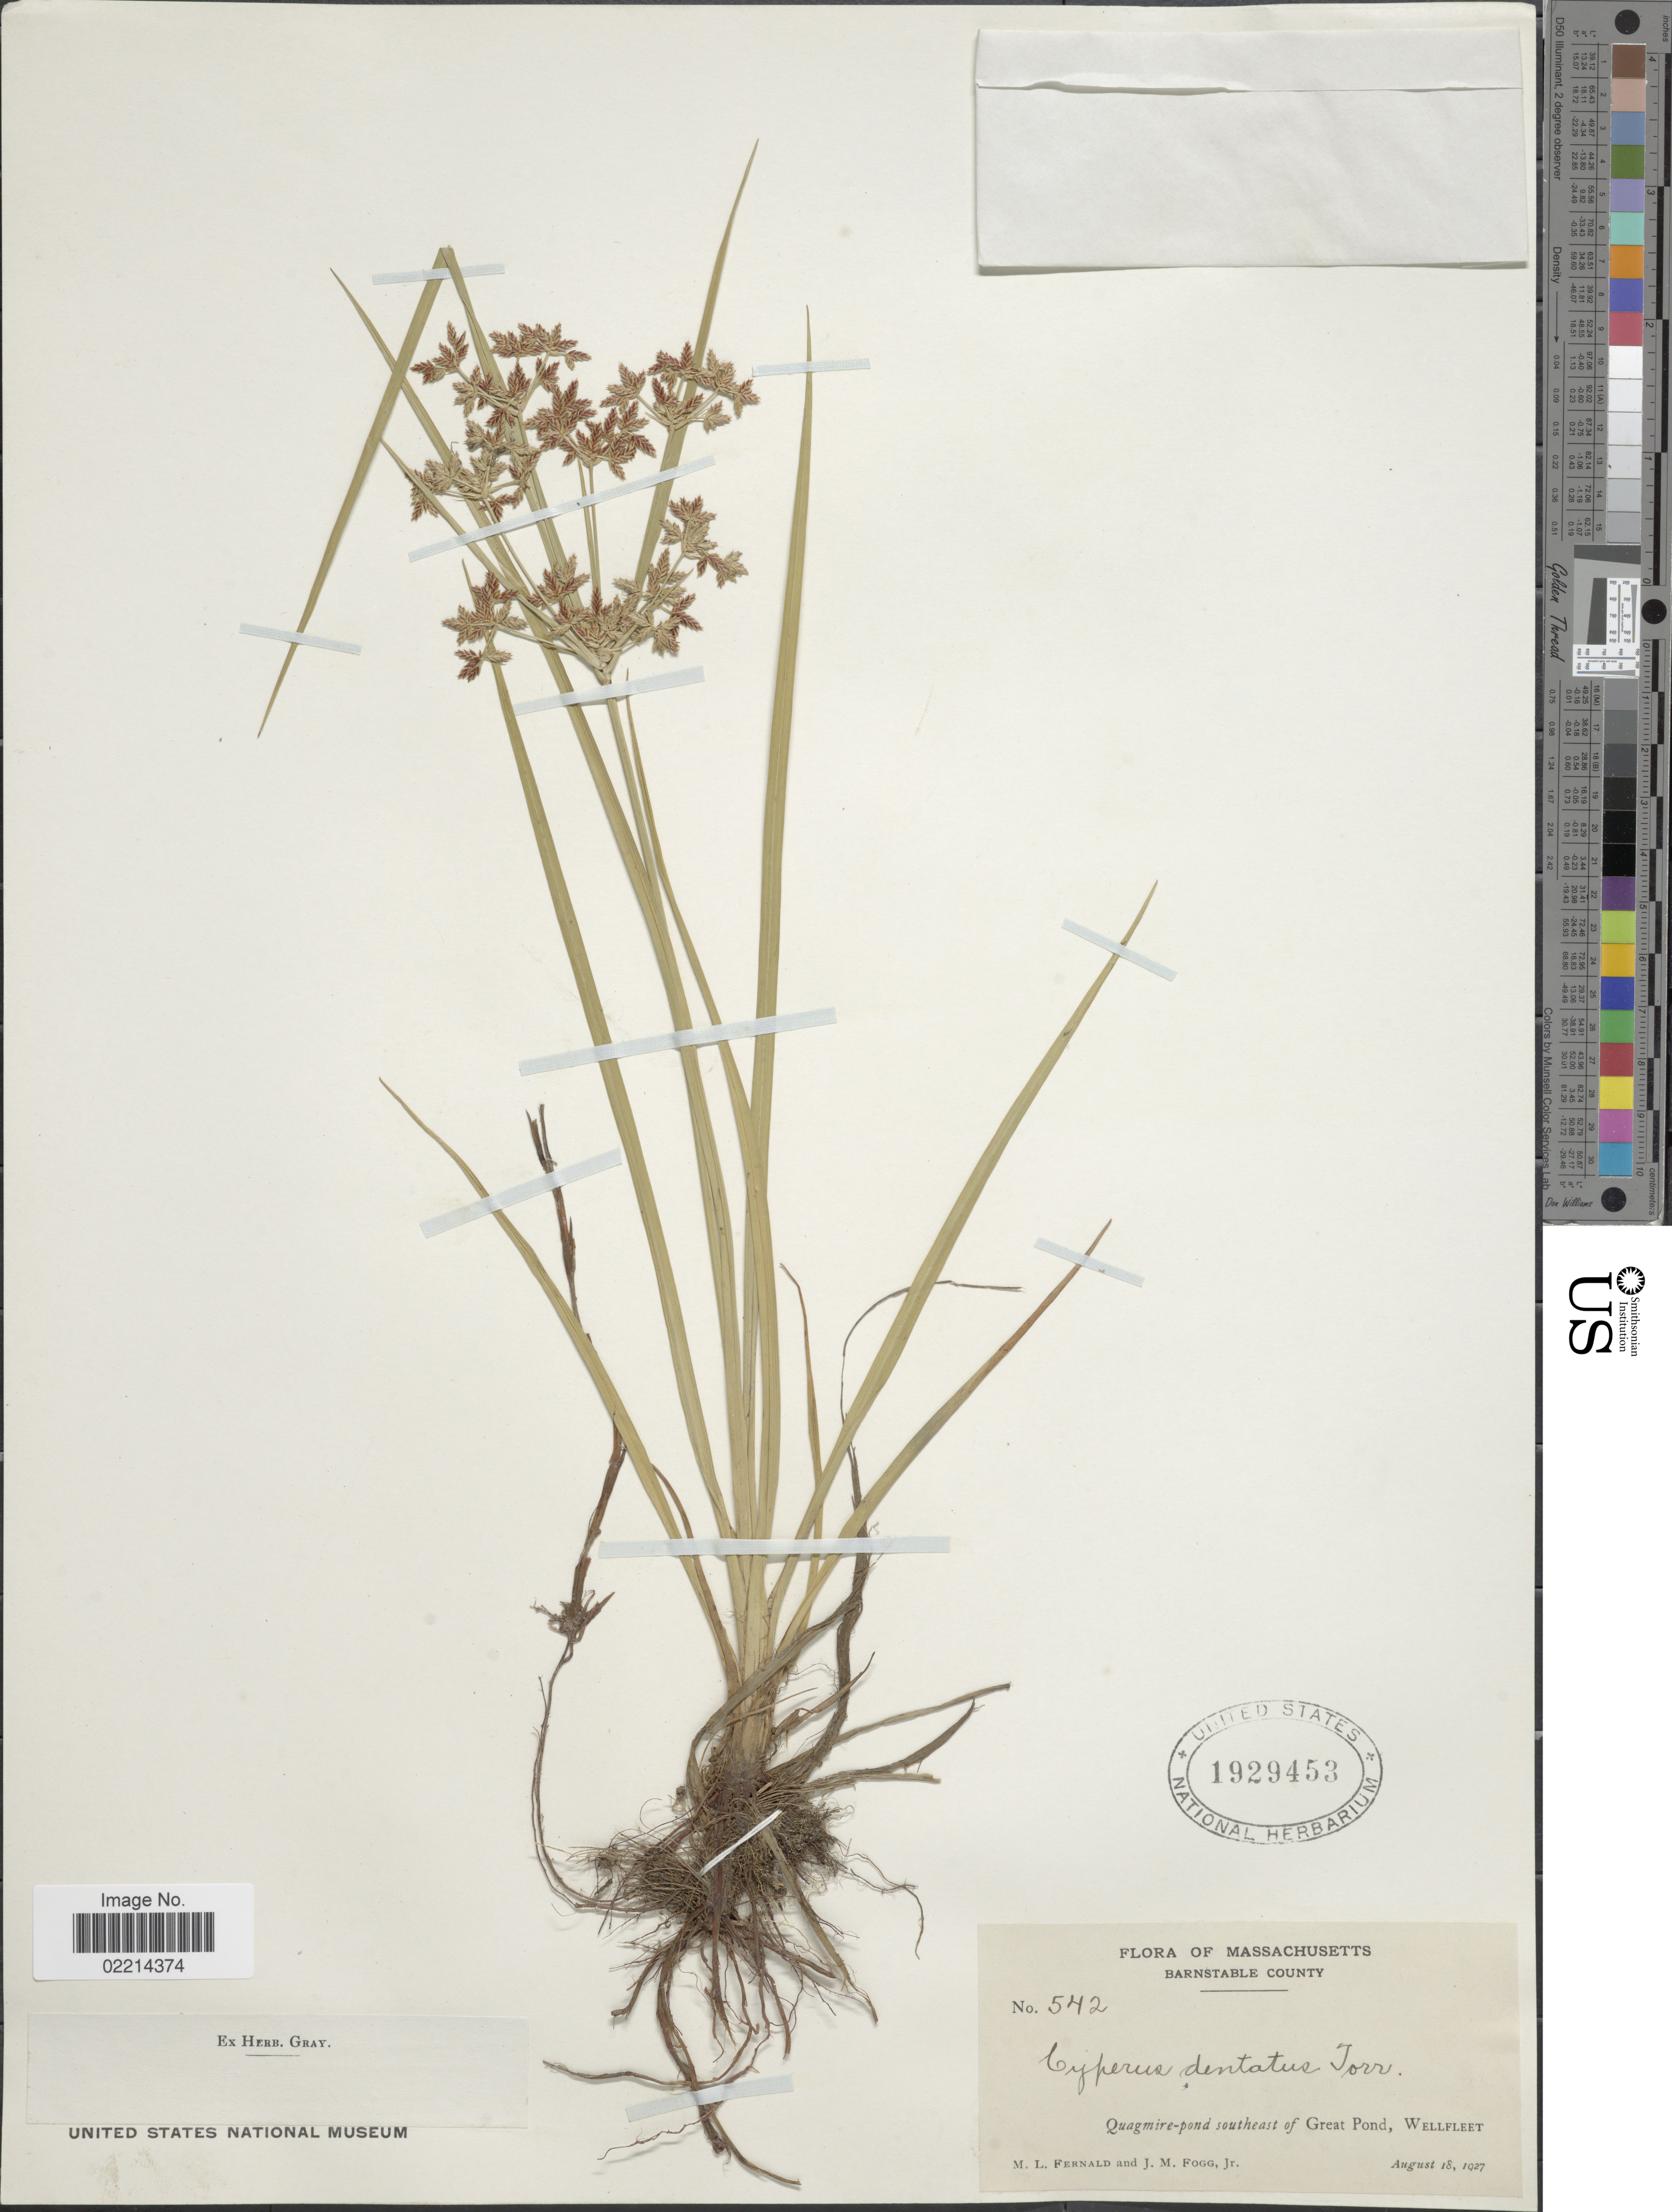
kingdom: Plantae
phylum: Tracheophyta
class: Liliopsida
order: Poales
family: Cyperaceae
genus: Cyperus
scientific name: Cyperus dentatus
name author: Torr.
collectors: M. L. Fernald & J. Fogg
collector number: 542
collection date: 1927-08-18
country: United States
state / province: Massachusetts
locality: Barnstable County, Quagmire-pond southeast of Great Pond, Wellfleet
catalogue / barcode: US 1929453